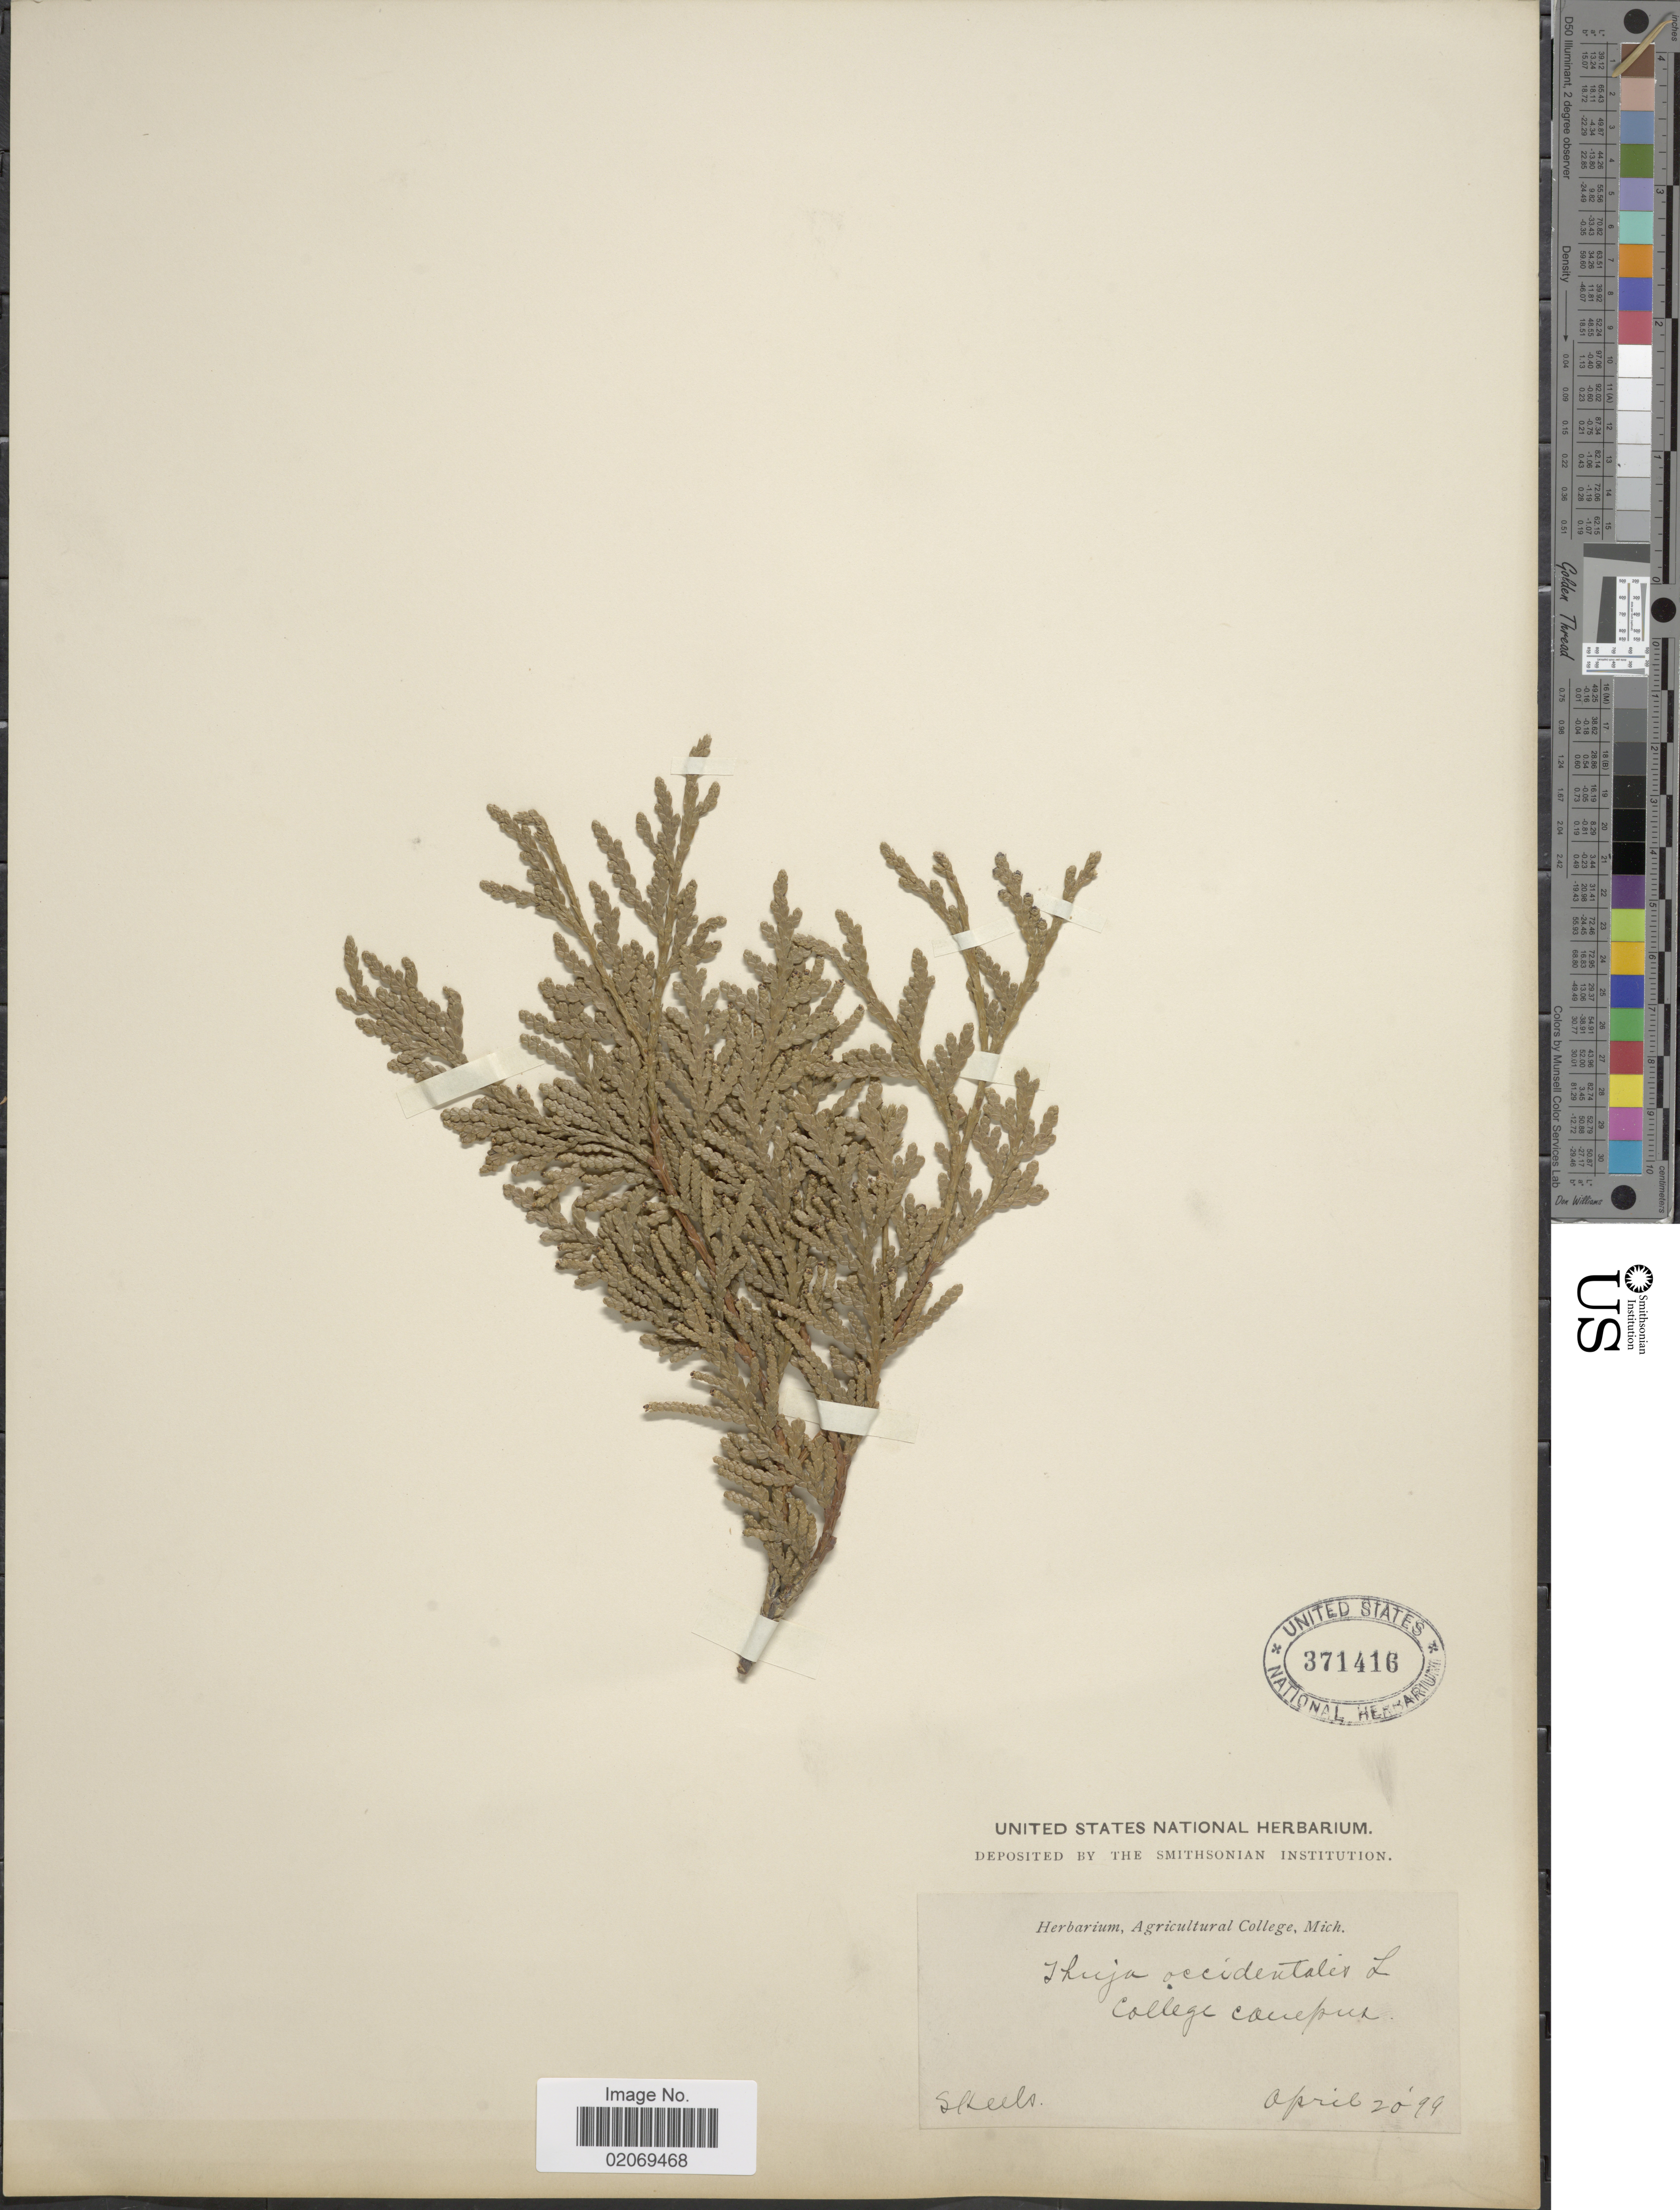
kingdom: Plantae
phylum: Tracheophyta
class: Pinopsida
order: Pinales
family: Cupressaceae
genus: Thuja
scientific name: Thuja occidentalis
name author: L.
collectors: Skeels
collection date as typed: Transcribed d/m/y: 20/4/99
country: United States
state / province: Michigan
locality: College Campus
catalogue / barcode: US 371416